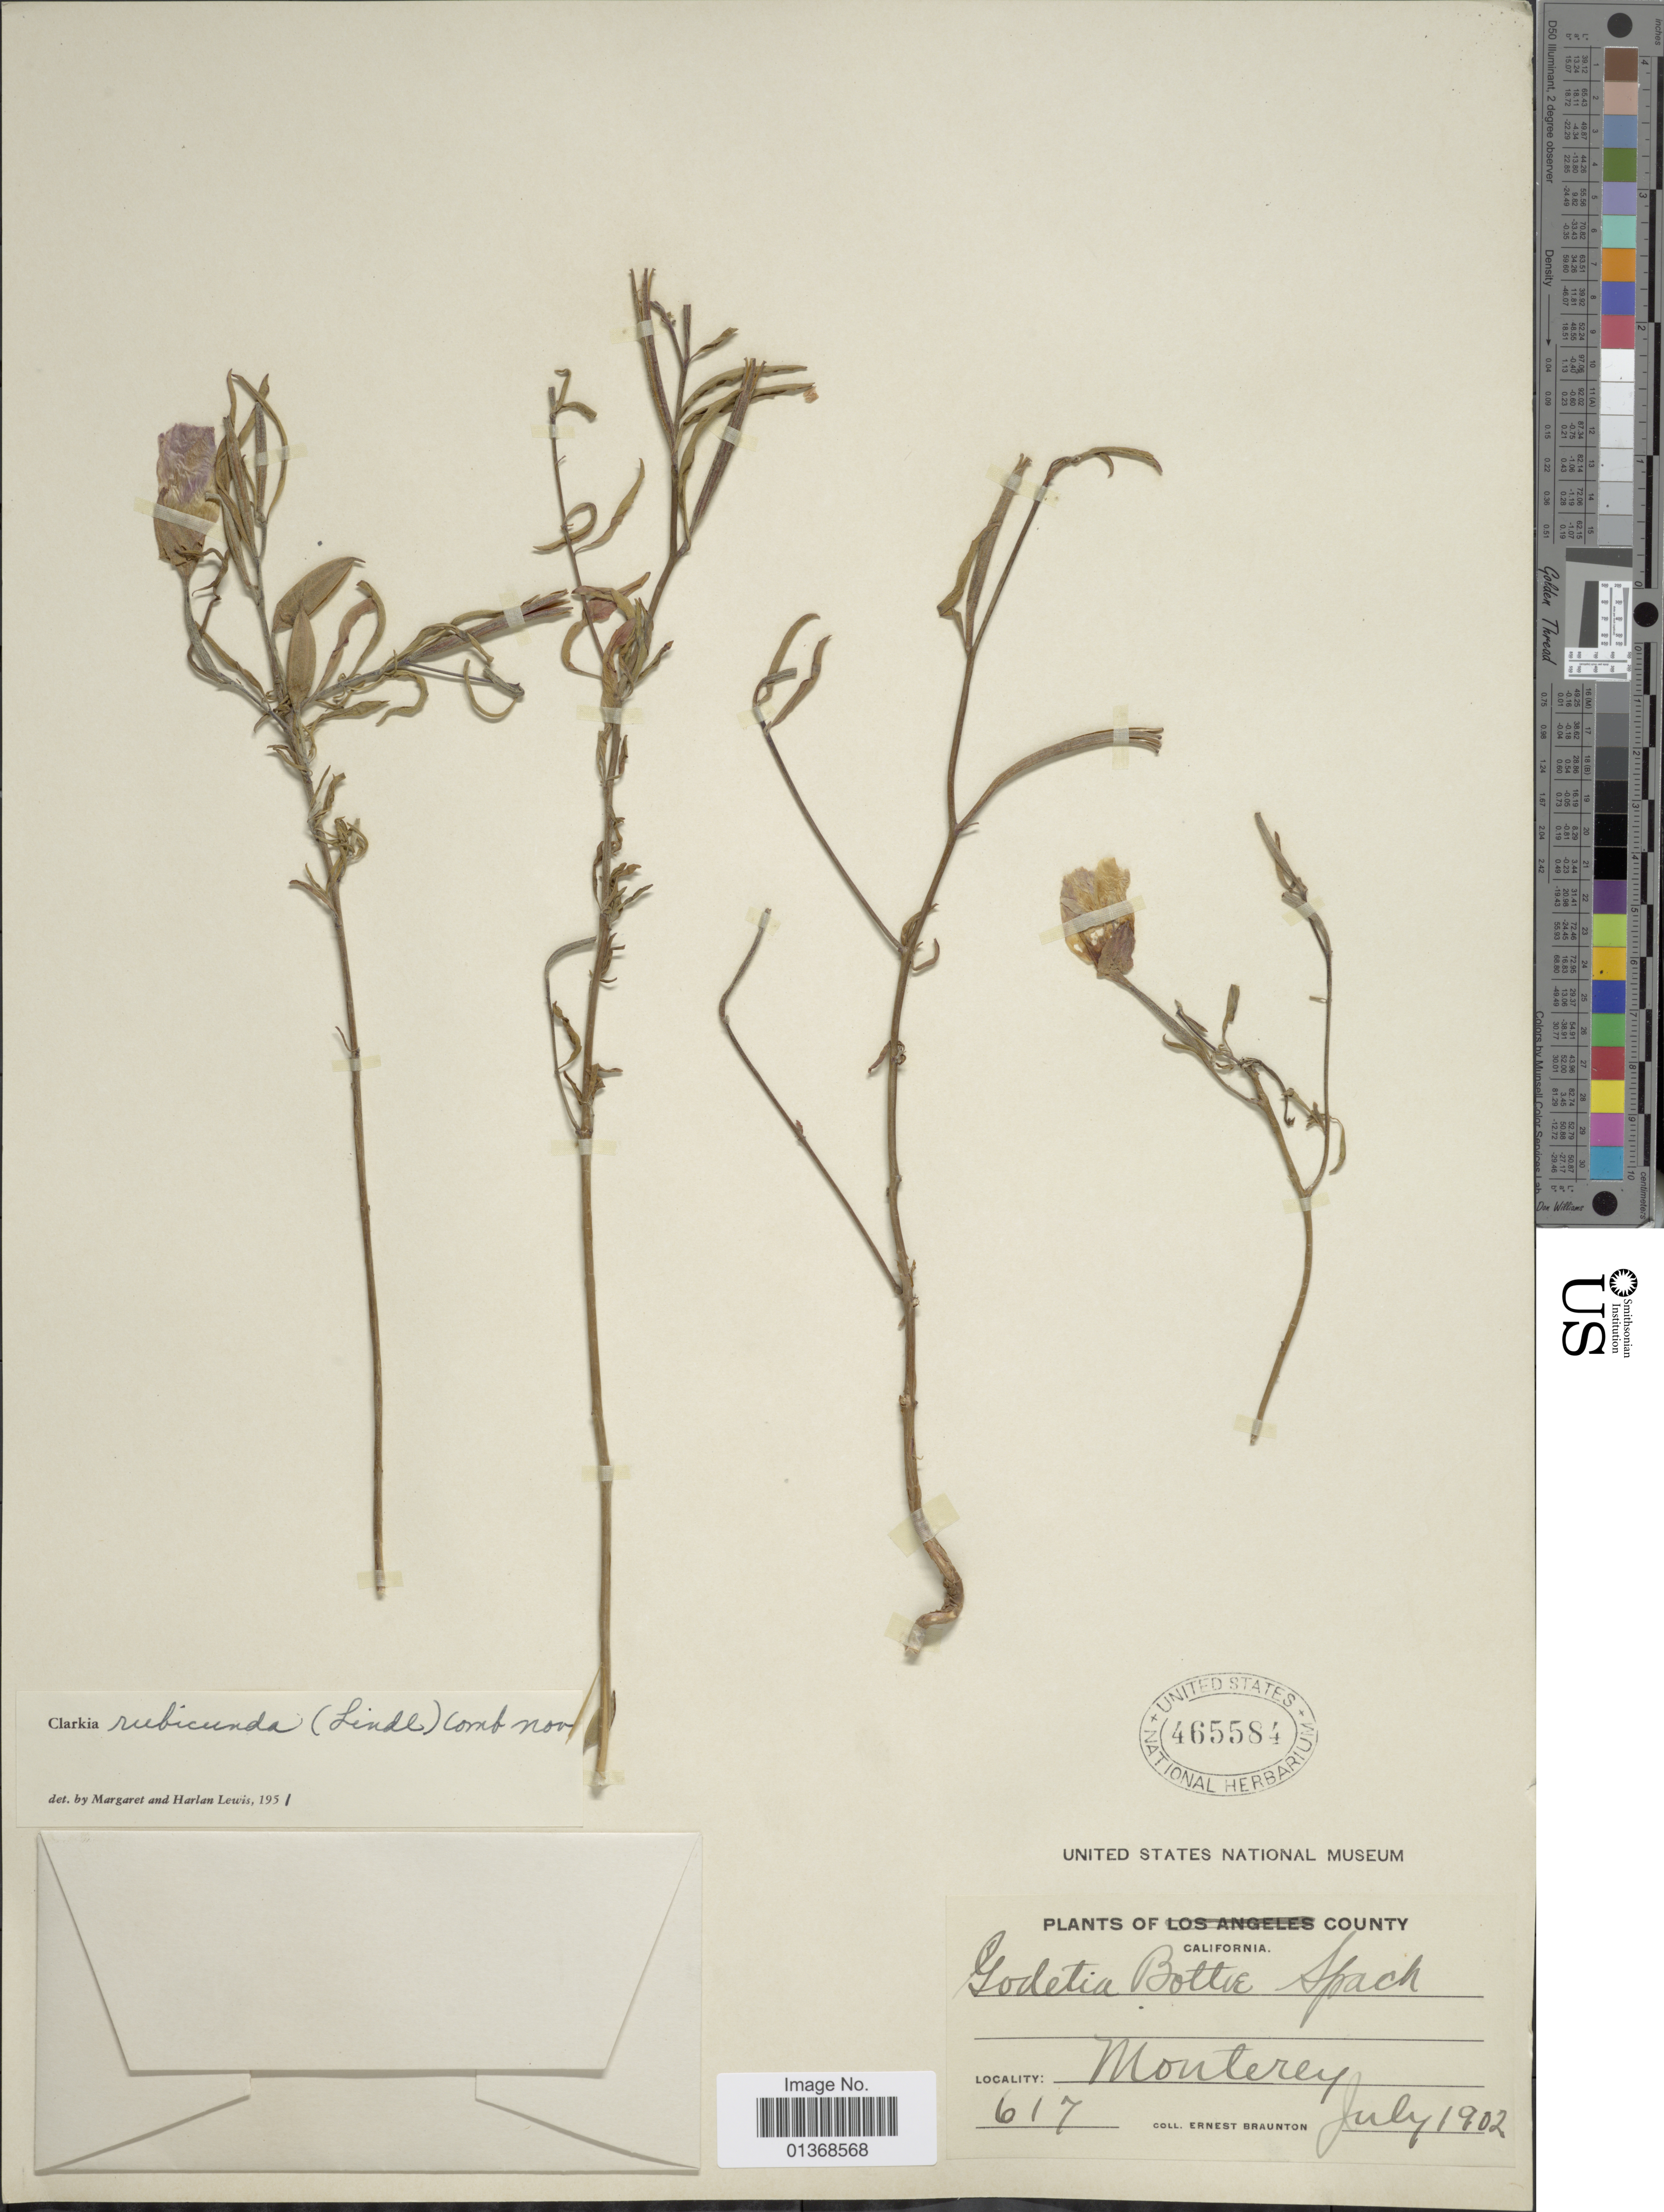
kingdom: Plantae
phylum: Tracheophyta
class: Magnoliopsida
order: Myrtales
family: Onagraceae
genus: Clarkia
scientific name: Clarkia rubicunda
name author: (Lindl.) F. H. Lewis & M.R. Lewis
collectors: E. Braunton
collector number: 617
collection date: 1902-07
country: United States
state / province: California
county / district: Monterey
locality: Monterey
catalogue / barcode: US 465584